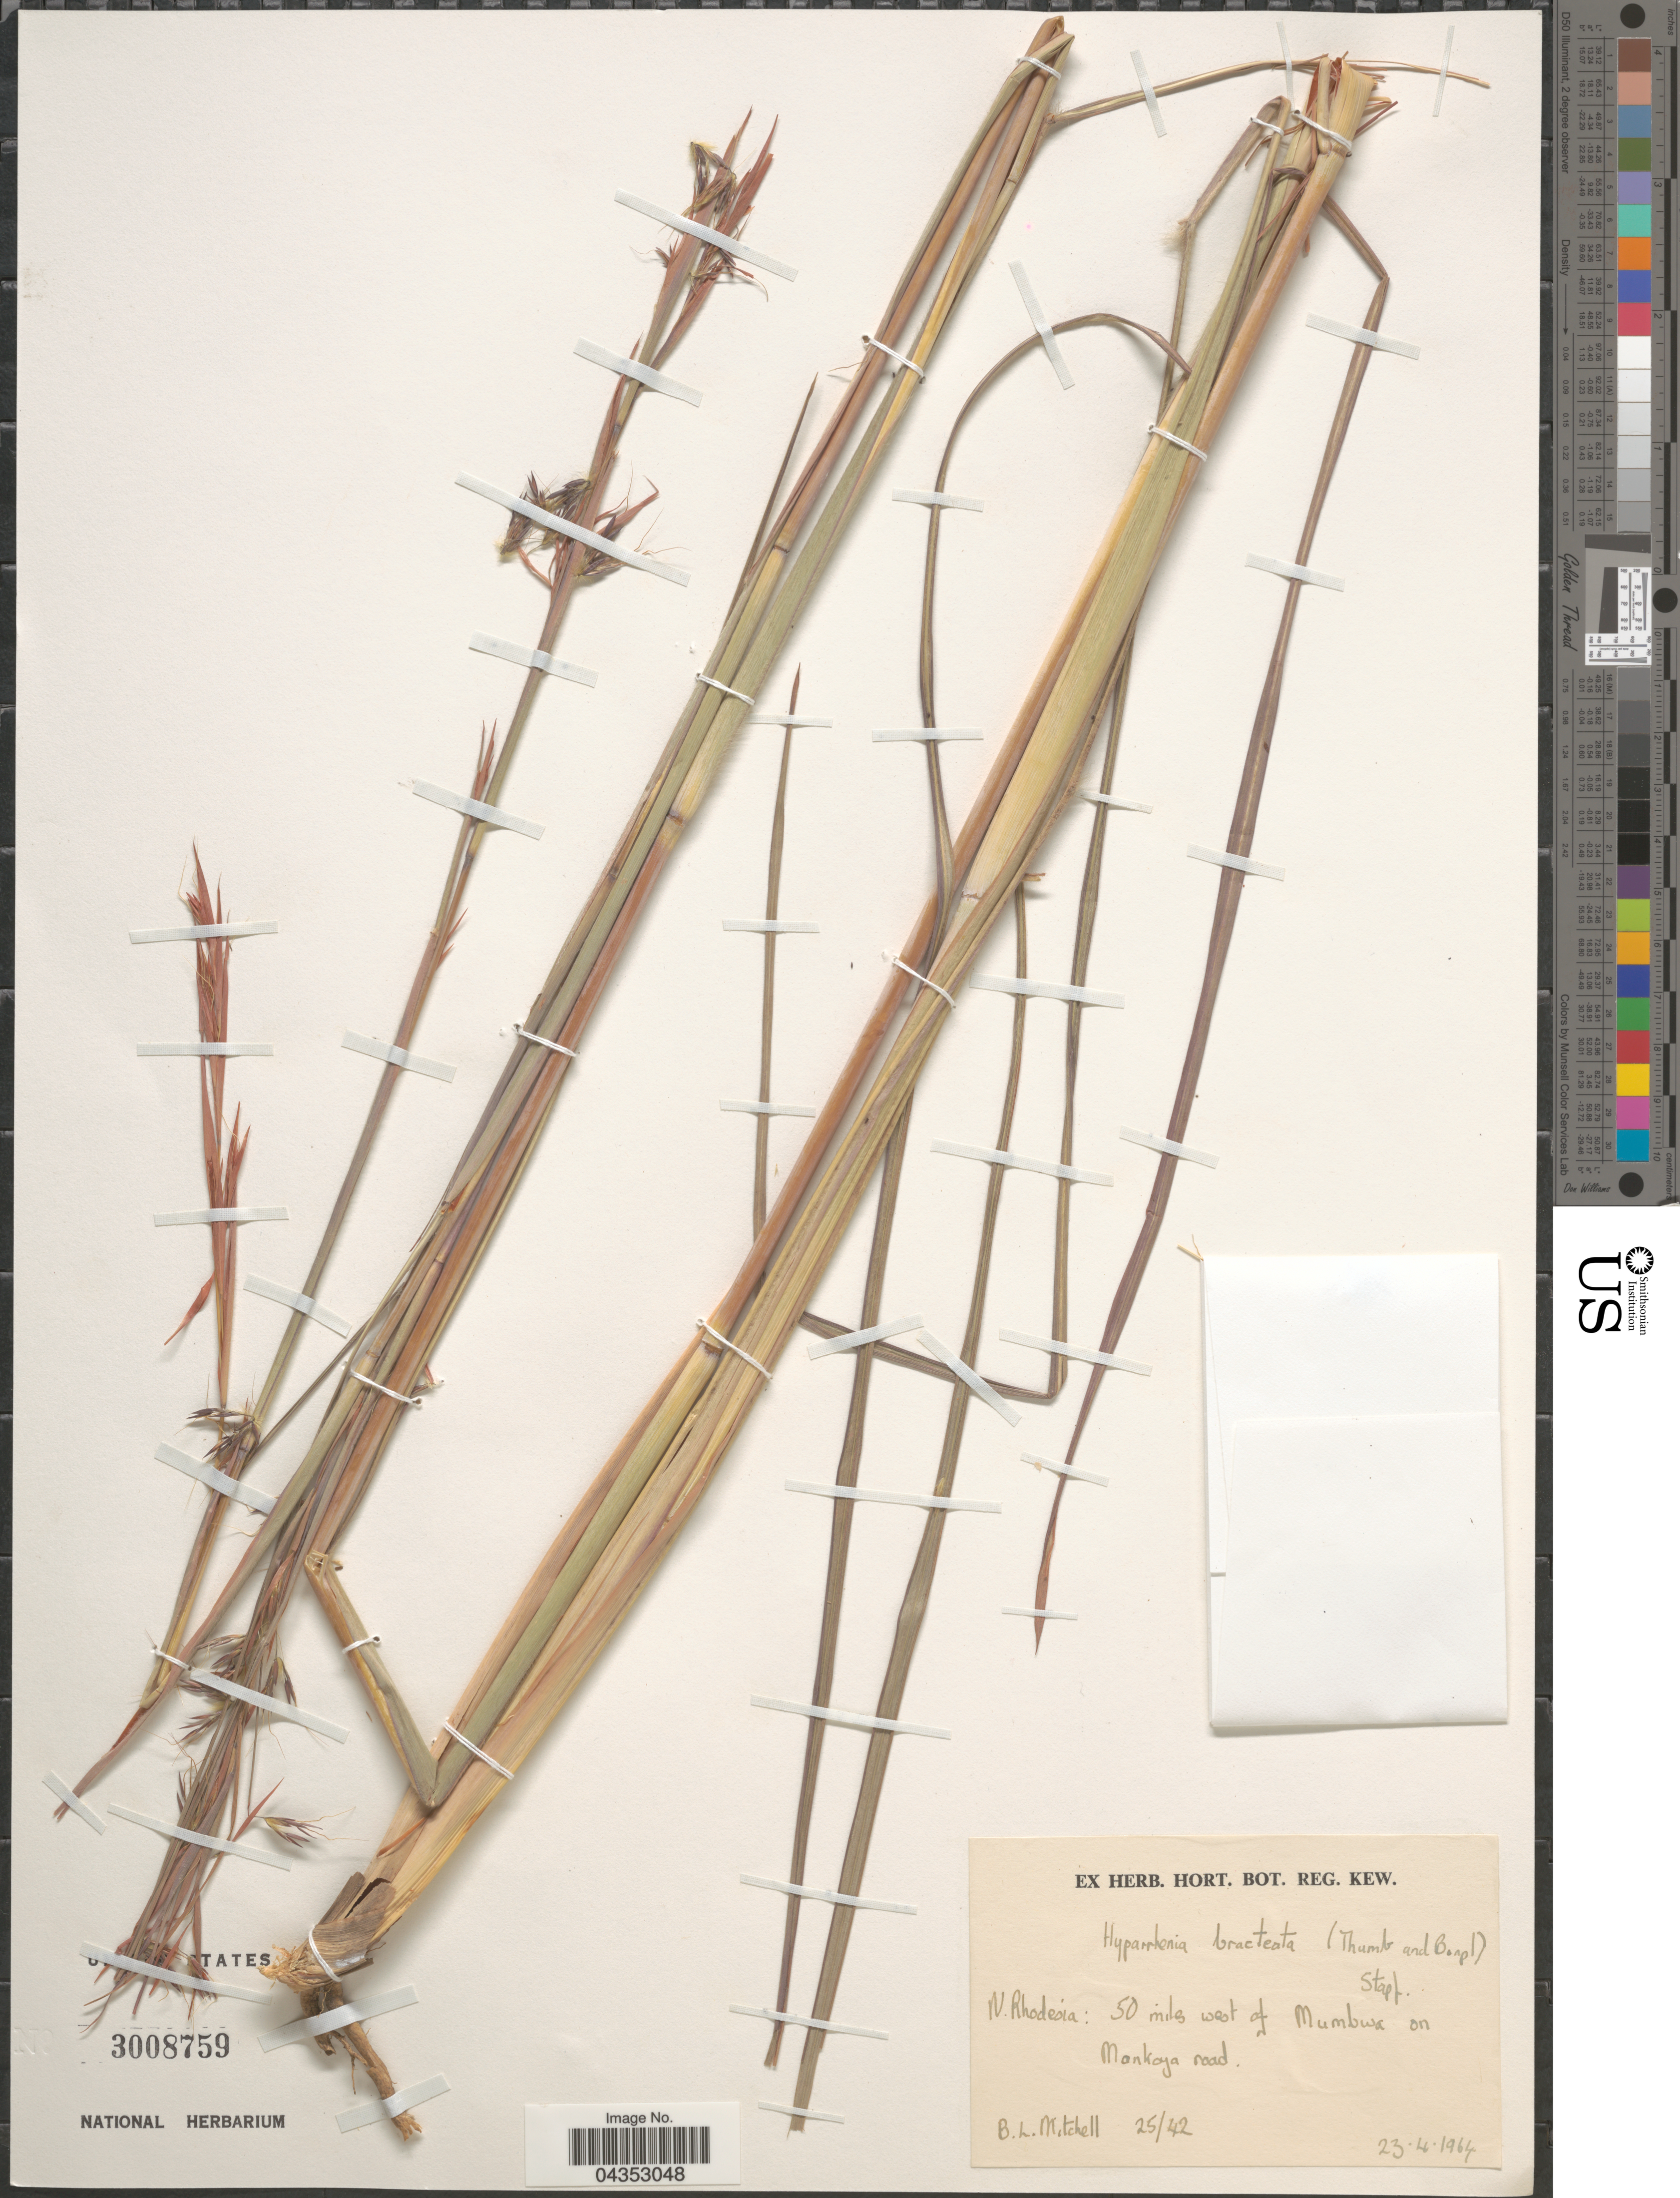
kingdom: Plantae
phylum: Tracheophyta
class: Liliopsida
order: Poales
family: Poaceae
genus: Hyparrhenia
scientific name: Hyparrhenia bracteata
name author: (Humb. & Bonpl.) Stapf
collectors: B. Mitchell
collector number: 25/42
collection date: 1964-04-23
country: Zambia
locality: N. Rhodesia: 50 miles west of Mumbwa on Mankoya road.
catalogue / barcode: US 3008759